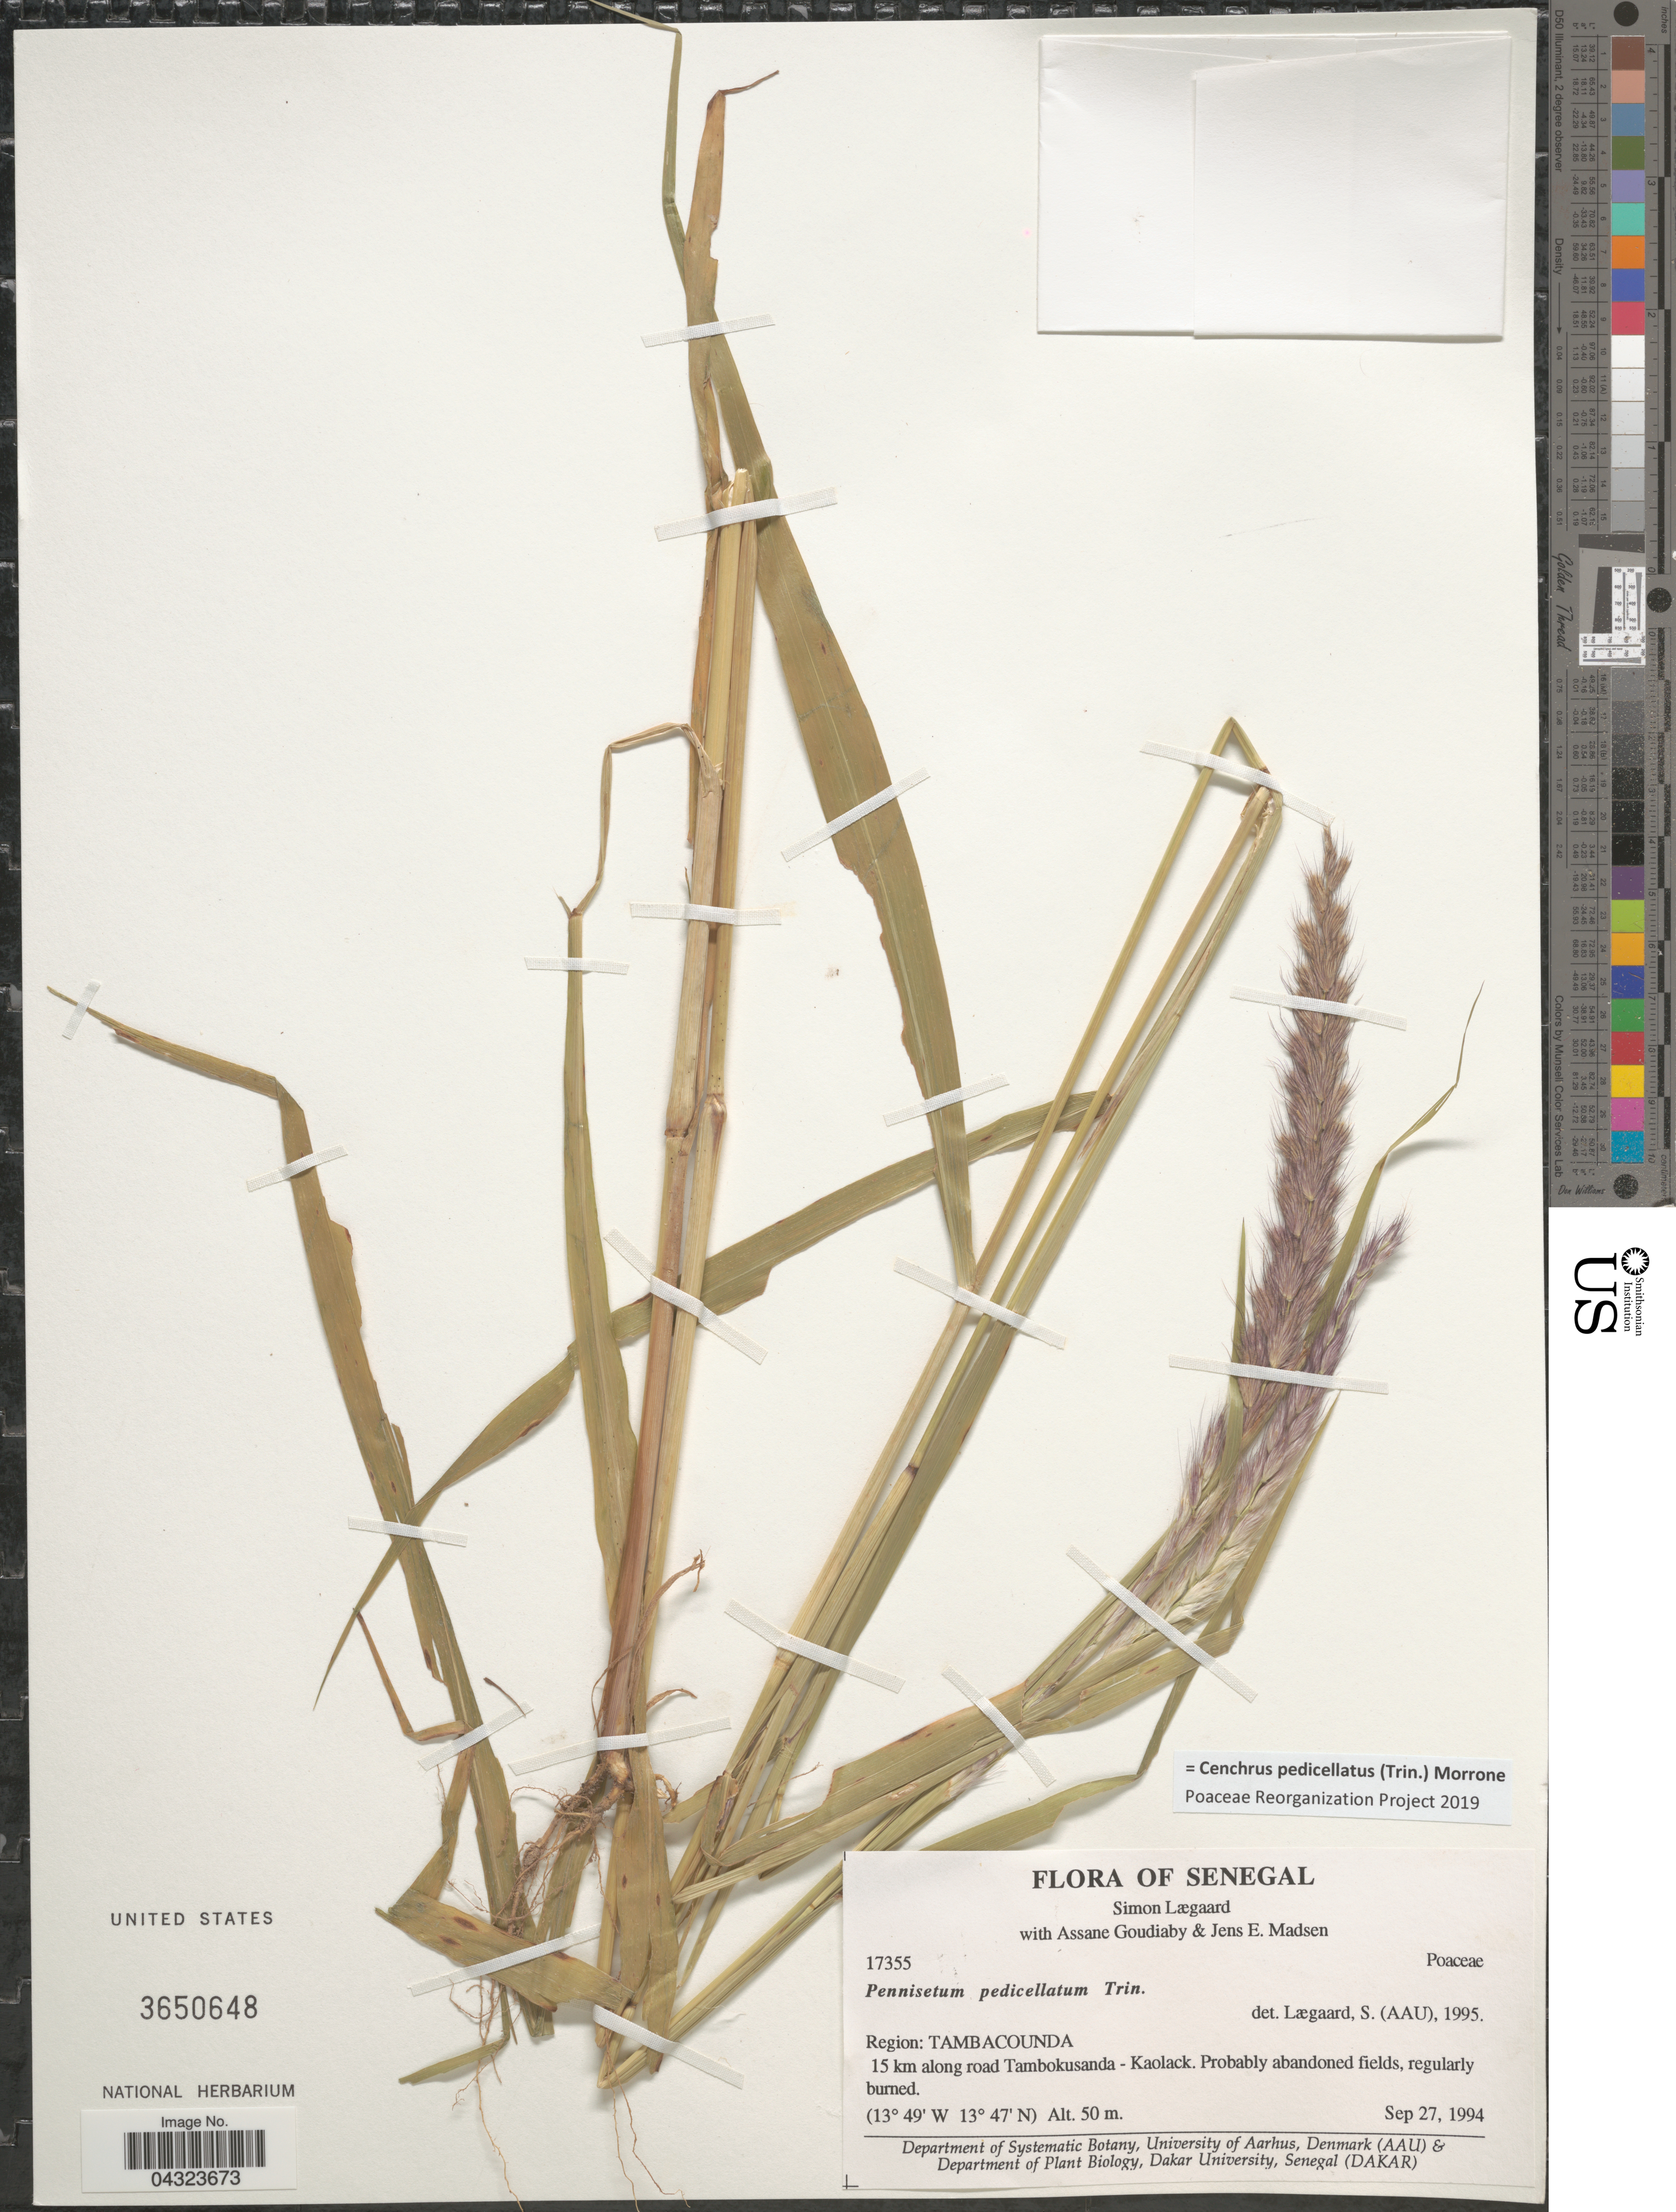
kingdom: Plantae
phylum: Tracheophyta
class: Liliopsida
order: Poales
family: Poaceae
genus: Cenchrus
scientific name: Cenchrus pedicellatus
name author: (Trin.) Morrone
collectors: S. Lægaard, A. Goudiaby & J. E. Madsen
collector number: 17355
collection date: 1994-09-27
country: Senegal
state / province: Tambacounda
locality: Region: Tambacounda. 15 km along road Tambokusanda - Kaolack.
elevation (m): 50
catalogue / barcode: US 3650648